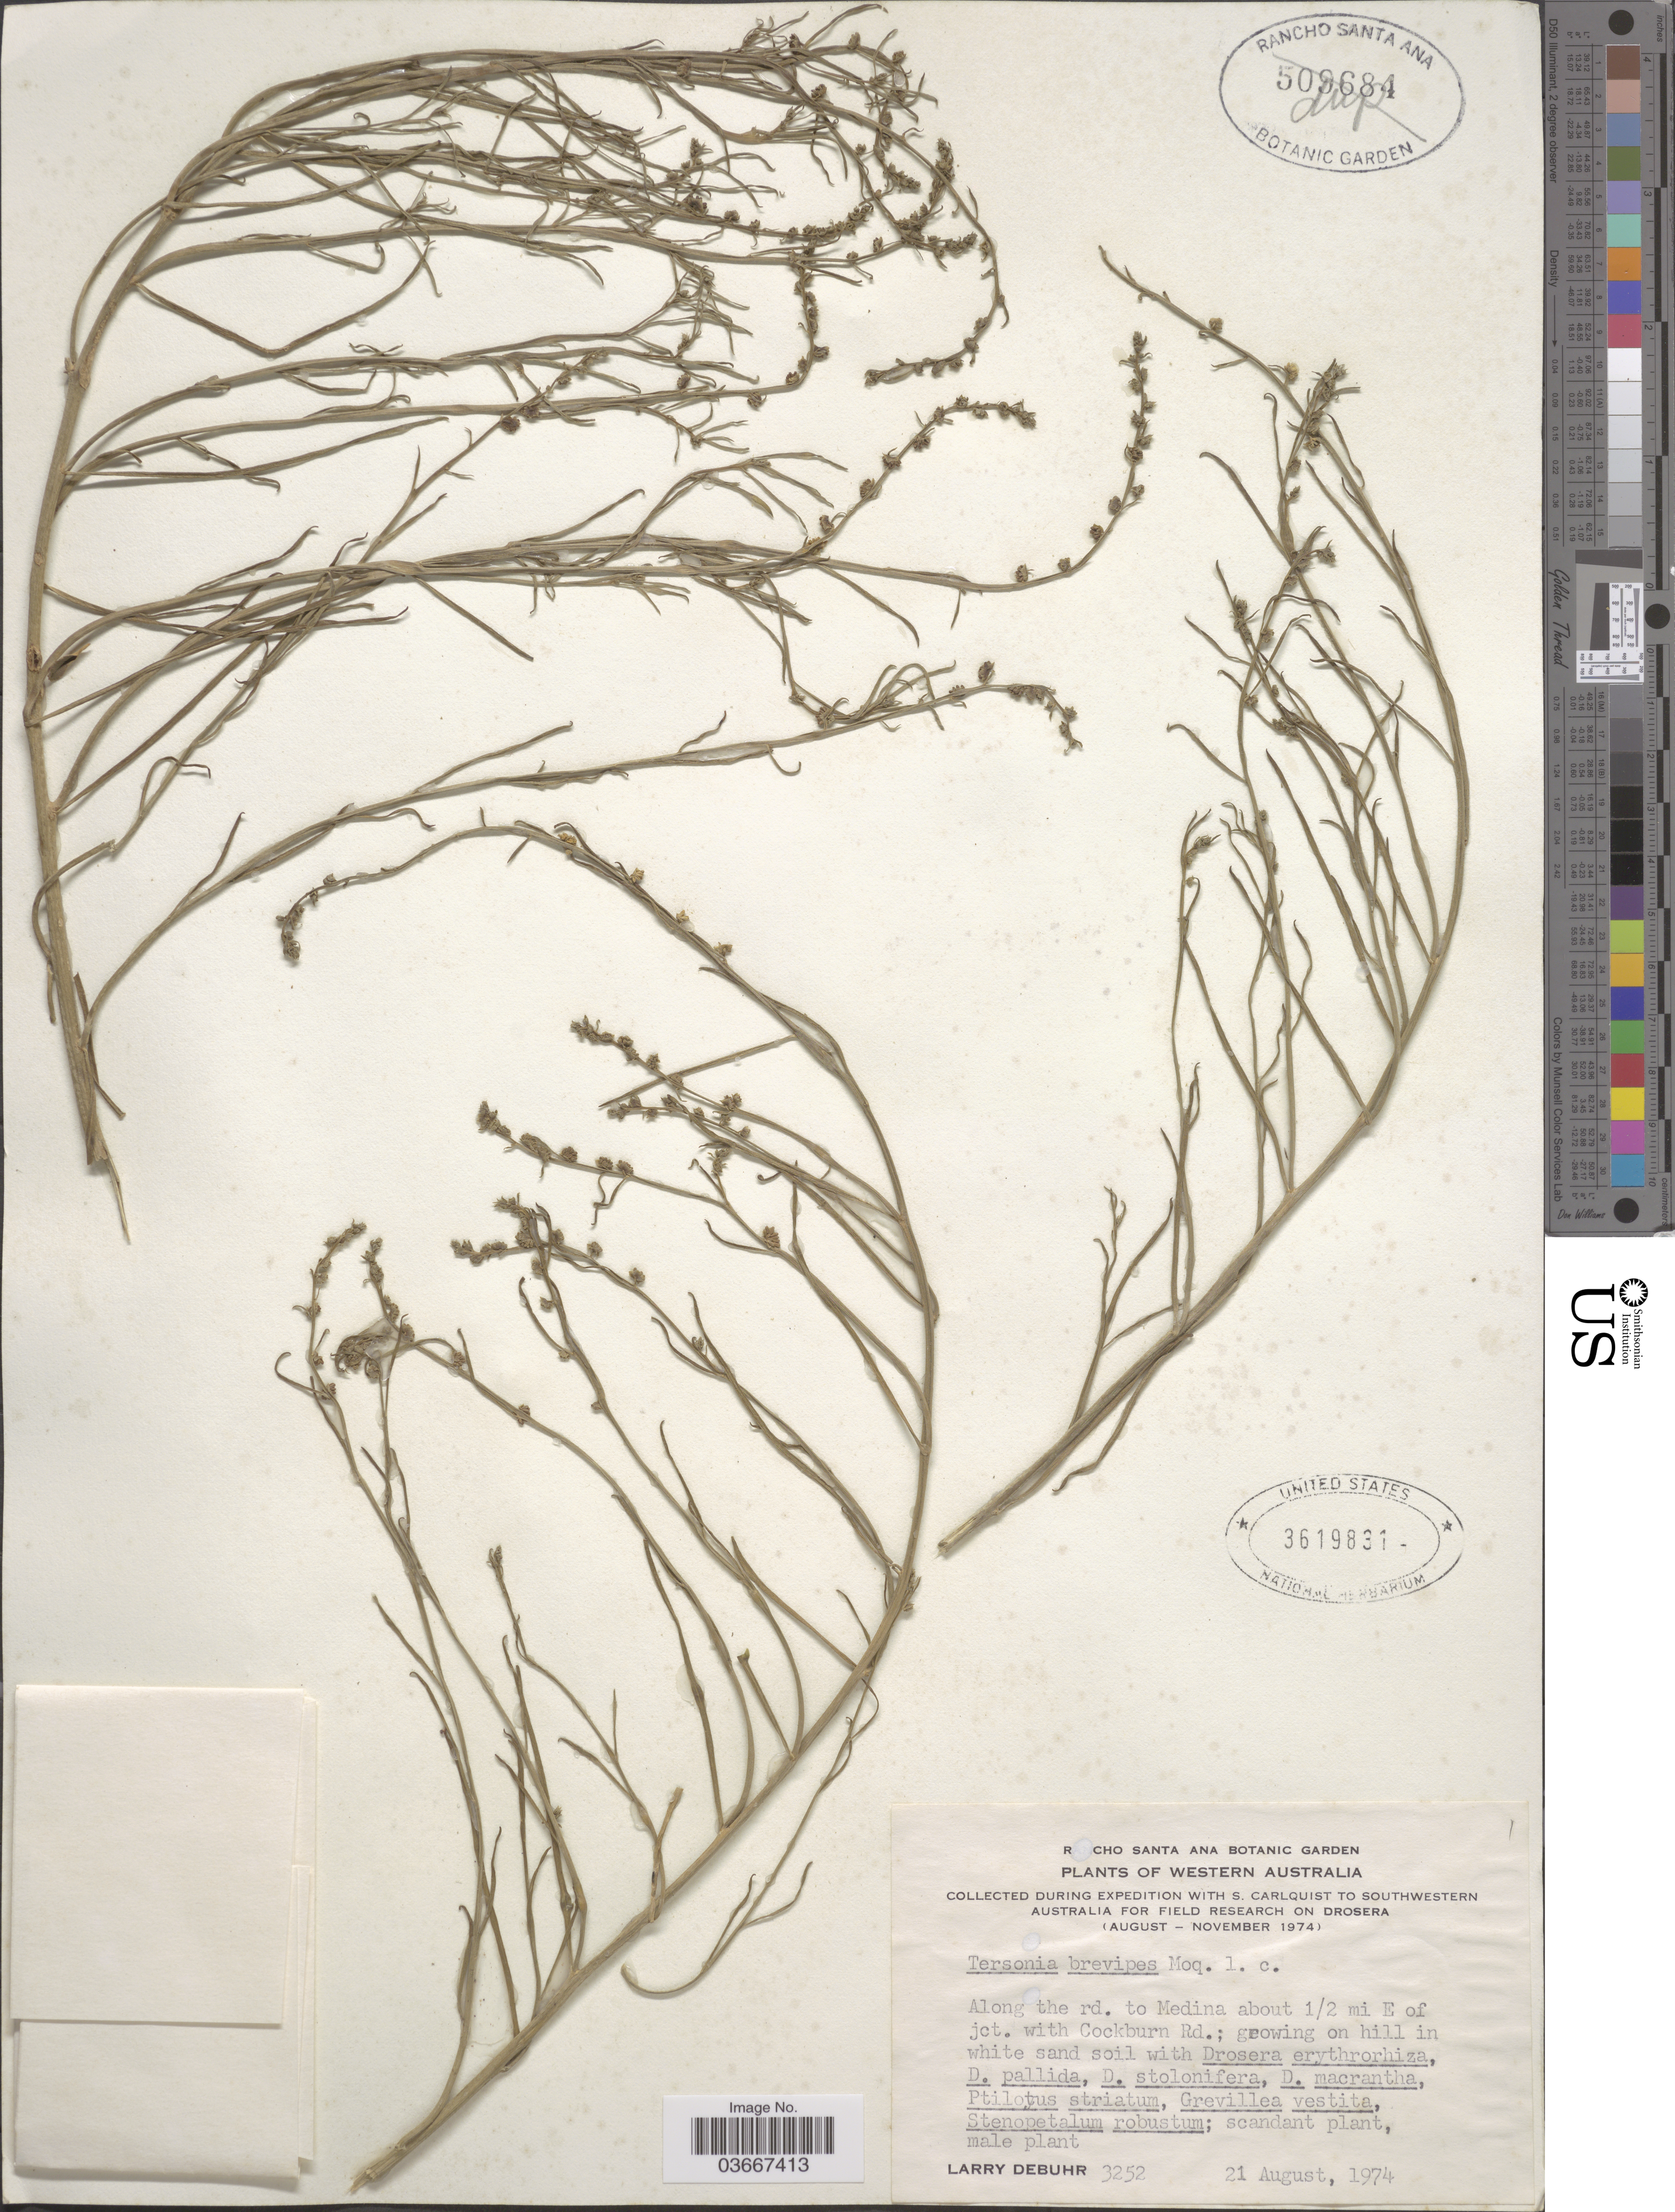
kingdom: Plantae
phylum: Tracheophyta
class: Magnoliopsida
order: Brassicales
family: Gyrostemonaceae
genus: Tersonia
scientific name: Tersonia brevipes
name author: Moq.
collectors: L. DeBuhr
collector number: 3252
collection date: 1974-08-21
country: Australia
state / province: Western Australia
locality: Southwestern Australia. Along the rd. to Medina about 1/2 mi E of jct. with Cockburn Rd.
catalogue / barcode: US 3619831